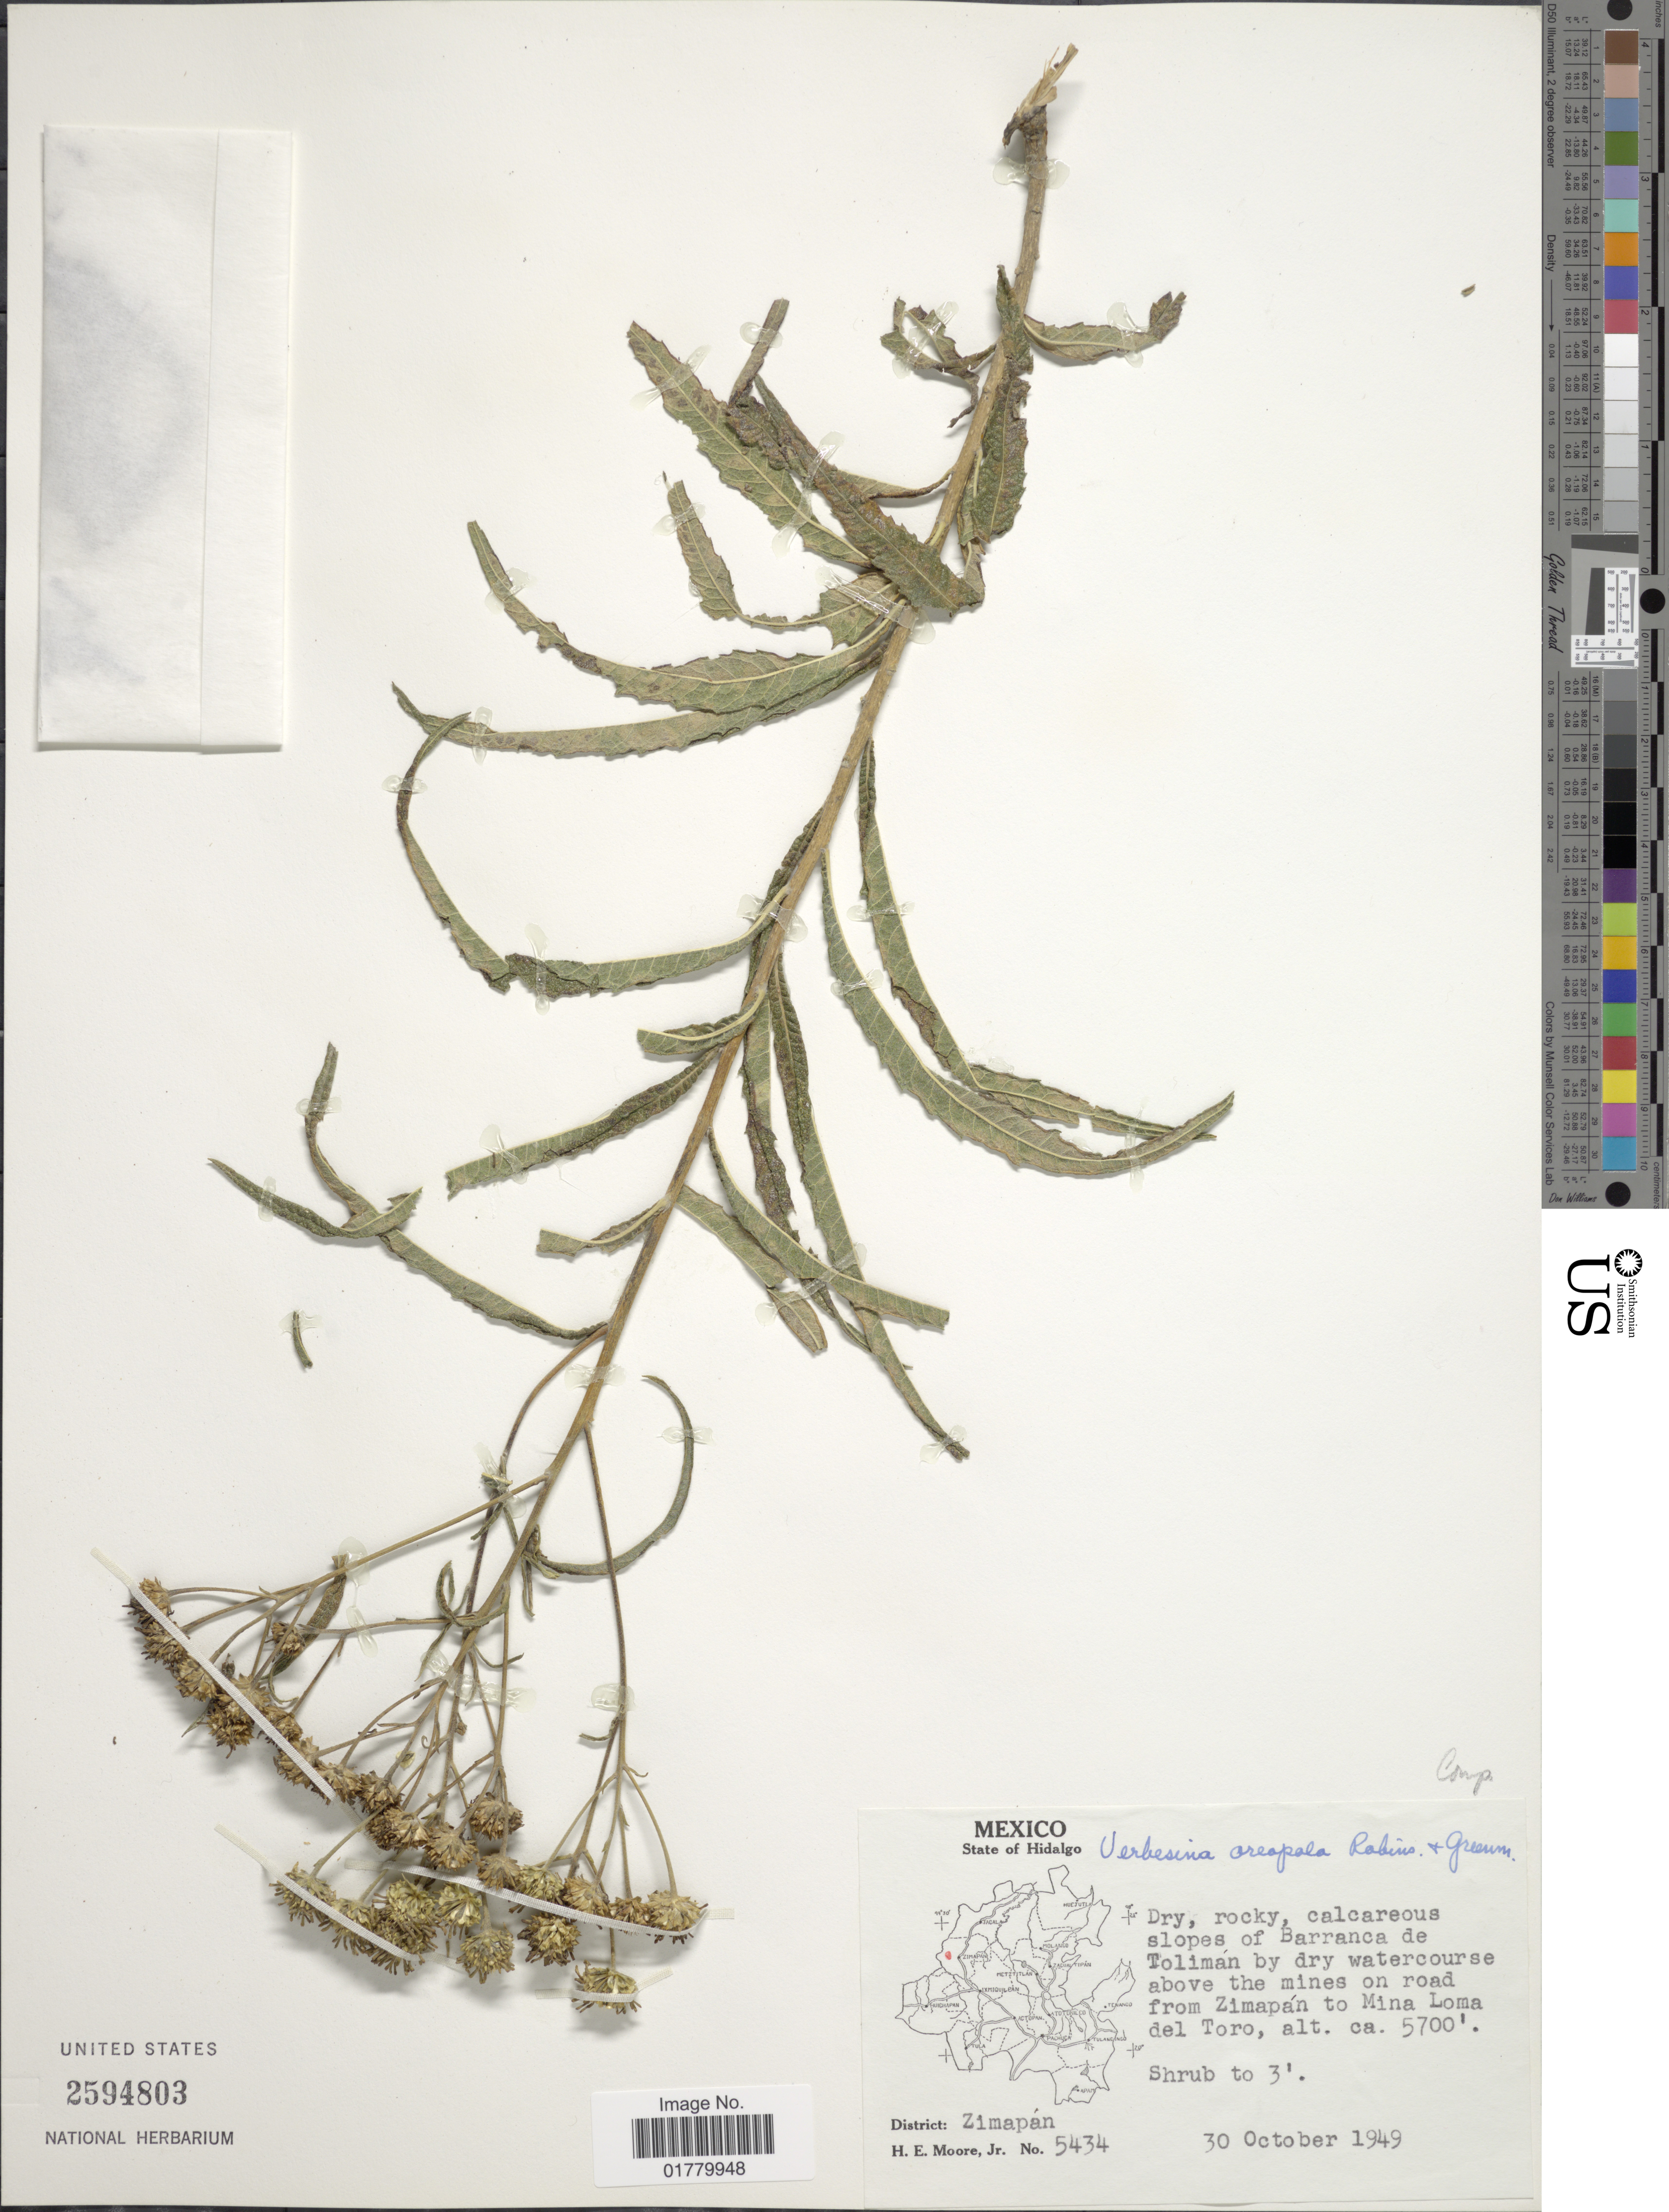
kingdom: Plantae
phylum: Tracheophyta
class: Magnoliopsida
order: Asterales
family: Asteraceae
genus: Verbesina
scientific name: Verbesina oreopola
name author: B.L. Rob. & Greenm.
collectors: H. Moore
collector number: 5434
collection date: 1949-10-30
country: Mexico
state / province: Hidalgo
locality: Dry, rocky, calcareous slopes of Barranca de Toliman by dry watercourse above the mines on road from Zimapán to Mina Loma del Toro, District: Zimapán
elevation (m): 1737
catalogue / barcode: US 2594803